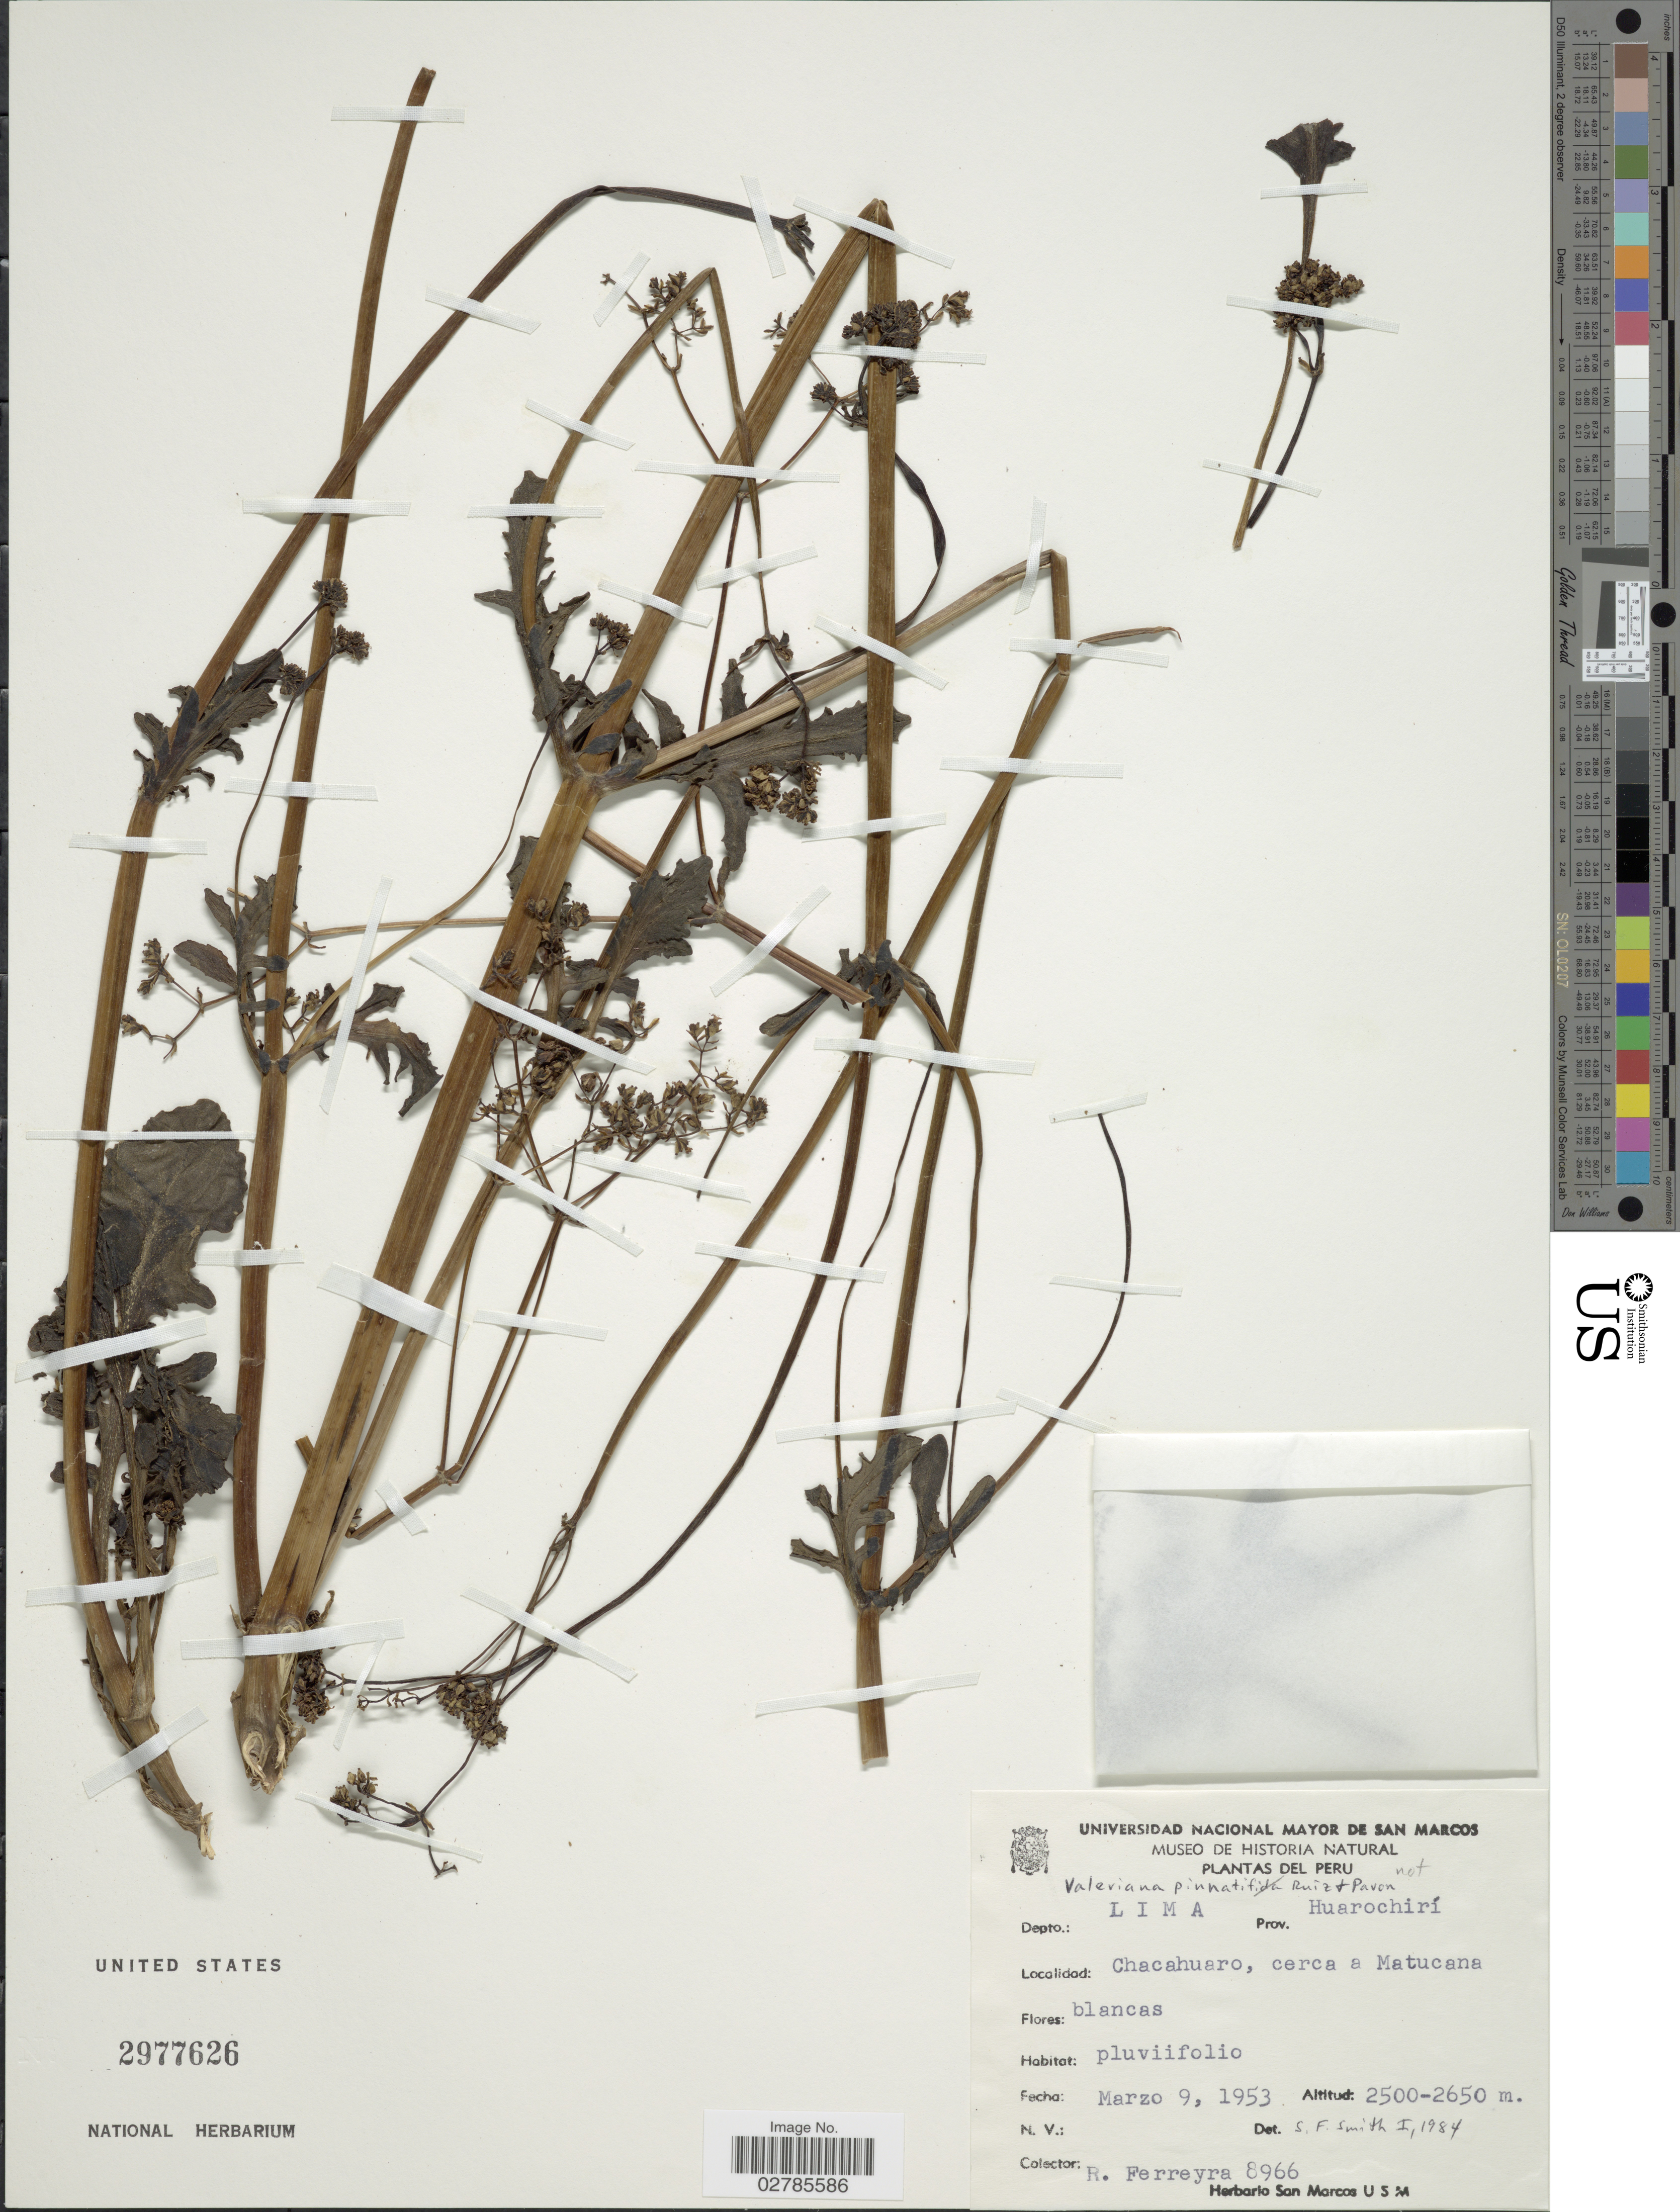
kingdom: Plantae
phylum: Tracheophyta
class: Magnoliopsida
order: Dipsacales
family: Caprifoliaceae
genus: Valeriana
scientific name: Valeriana sp.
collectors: R. A. Ferreyra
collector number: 8966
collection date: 1953-03-09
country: Peru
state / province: Lima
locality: Depto.: Lima, Prov. Huarochirí, Chacahuaro, cerca a Matucana.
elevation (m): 2500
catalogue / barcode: US 2977626